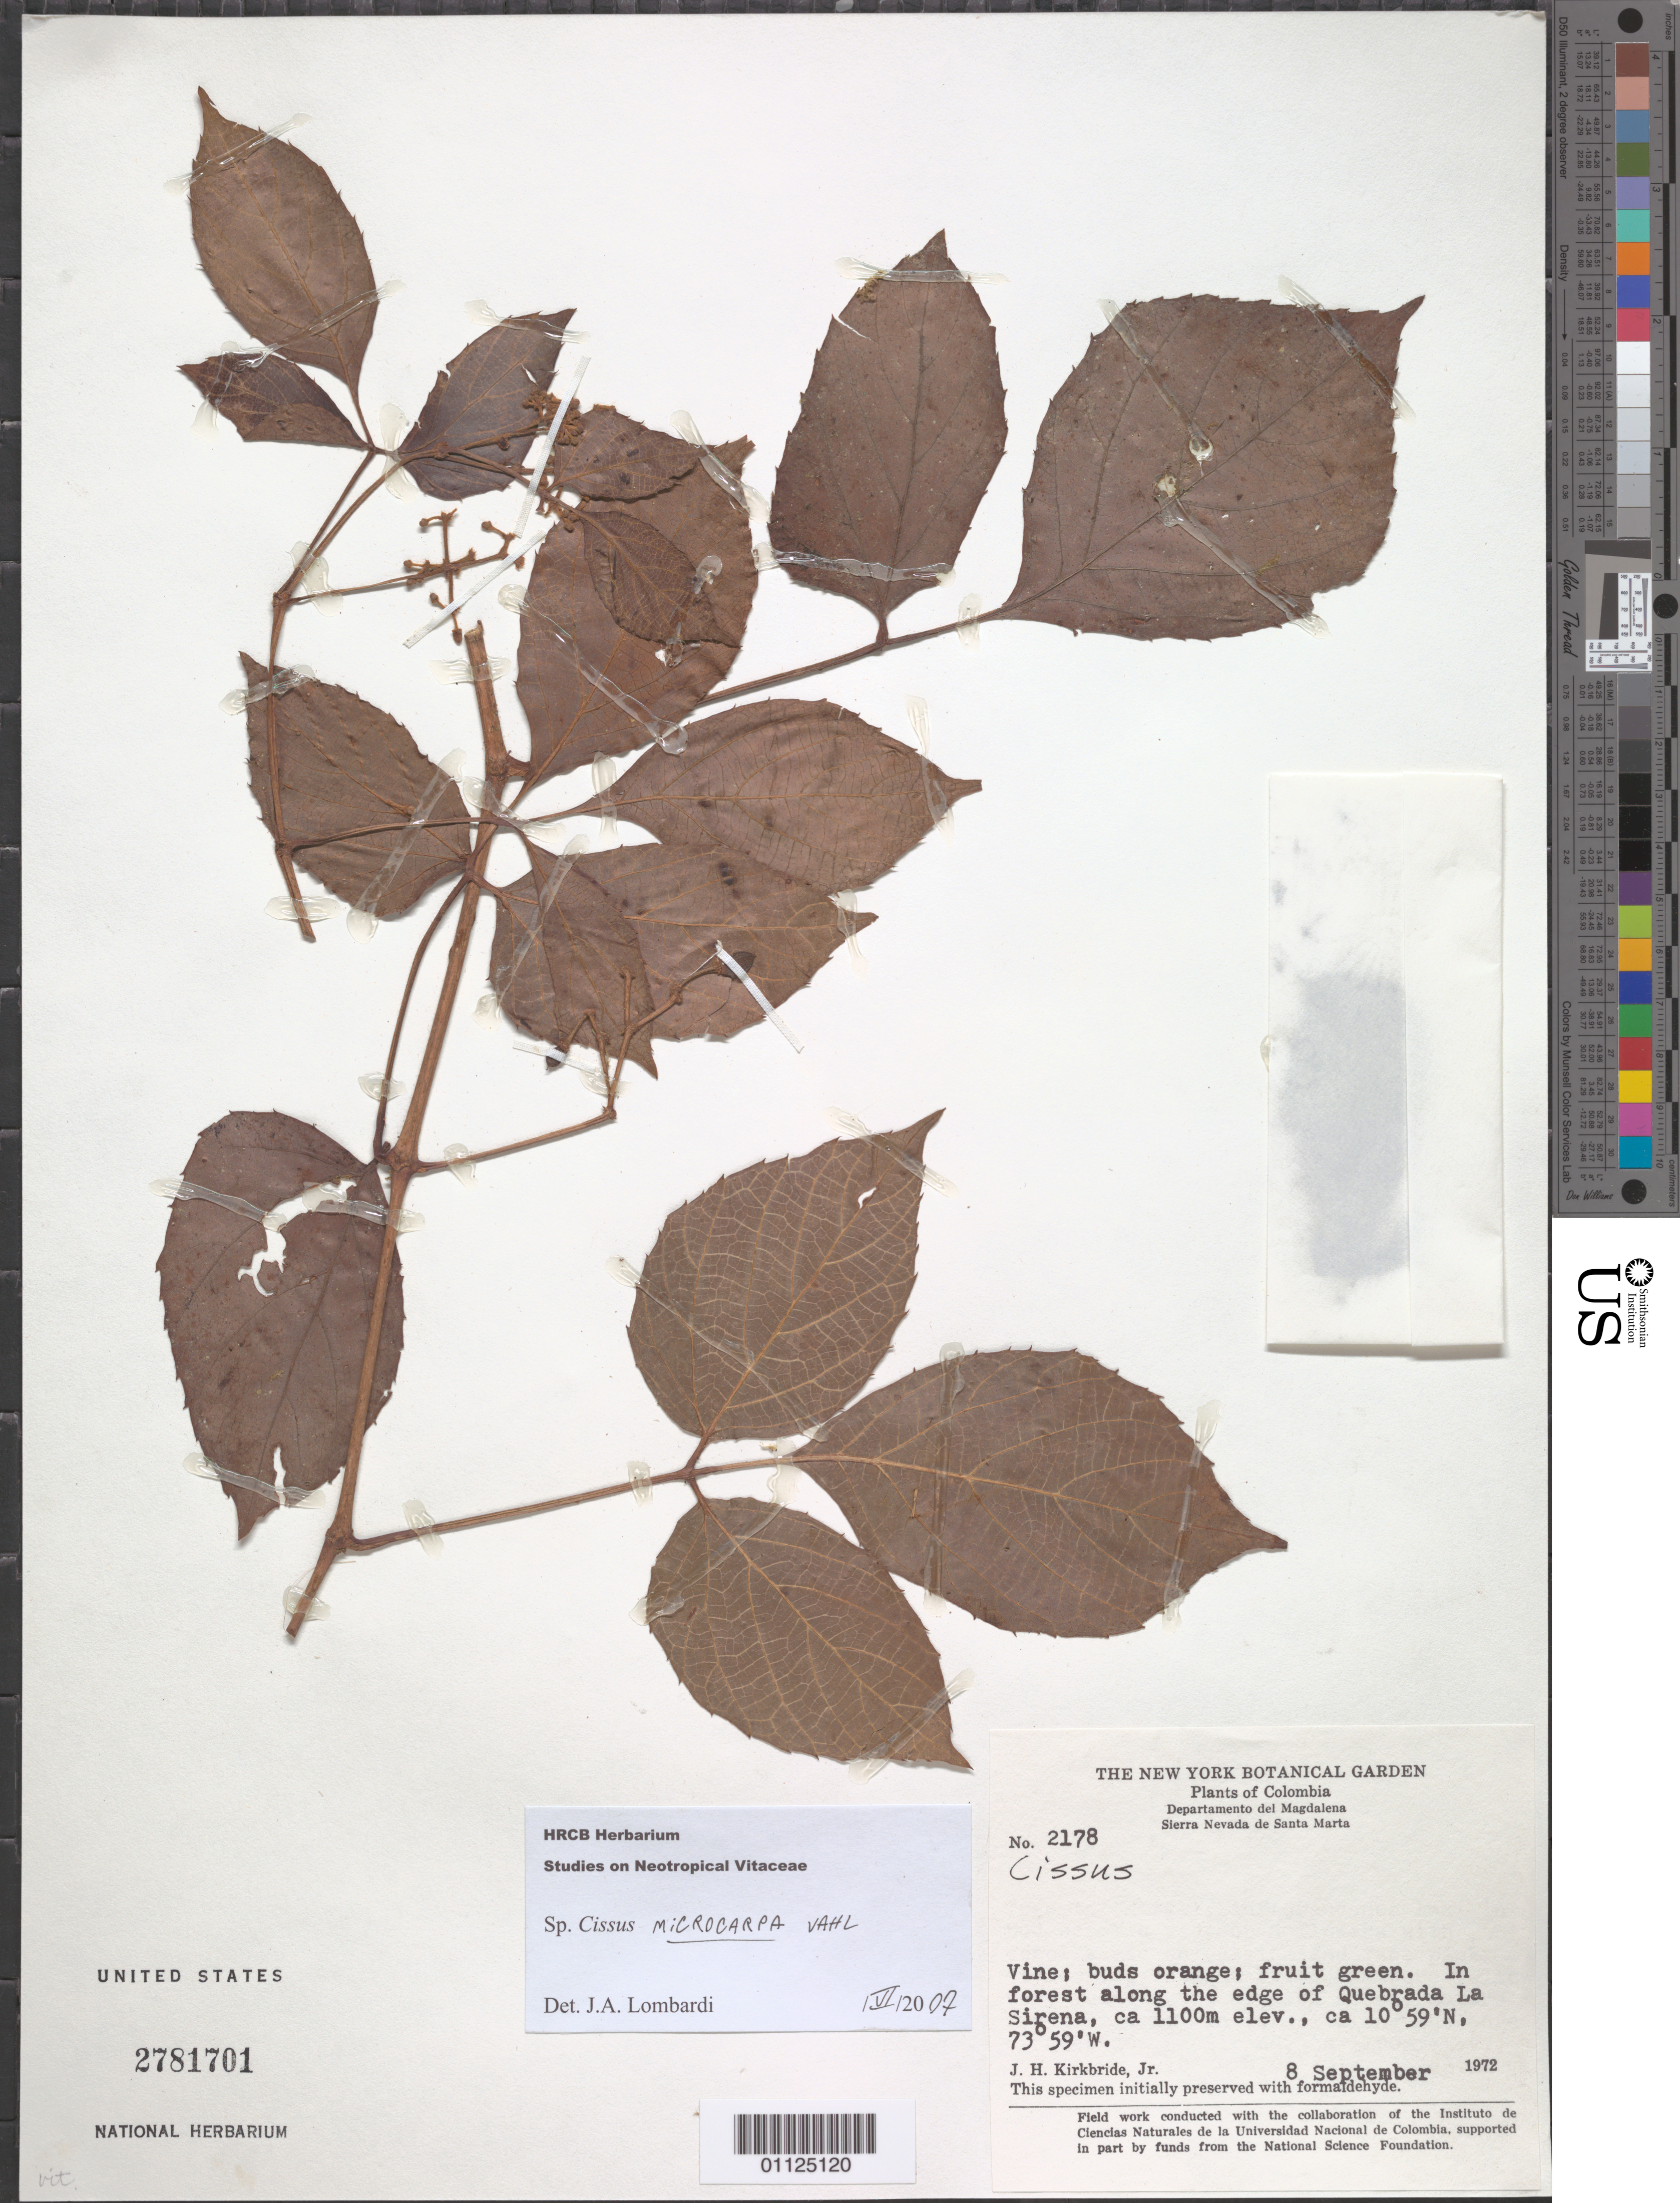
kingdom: Plantae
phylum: Tracheophyta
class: Magnoliopsida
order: Vitales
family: Vitaceae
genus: Cissus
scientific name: Cissus microcarpa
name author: Vahl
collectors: J. H. Kirkbride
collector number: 2178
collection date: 1972-09-08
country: Colombia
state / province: Magdalena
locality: Sierra Nevada de Santa Marta. Quebrada La Sirena.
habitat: Vine. In forest along the edge.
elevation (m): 1100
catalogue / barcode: US 2781701